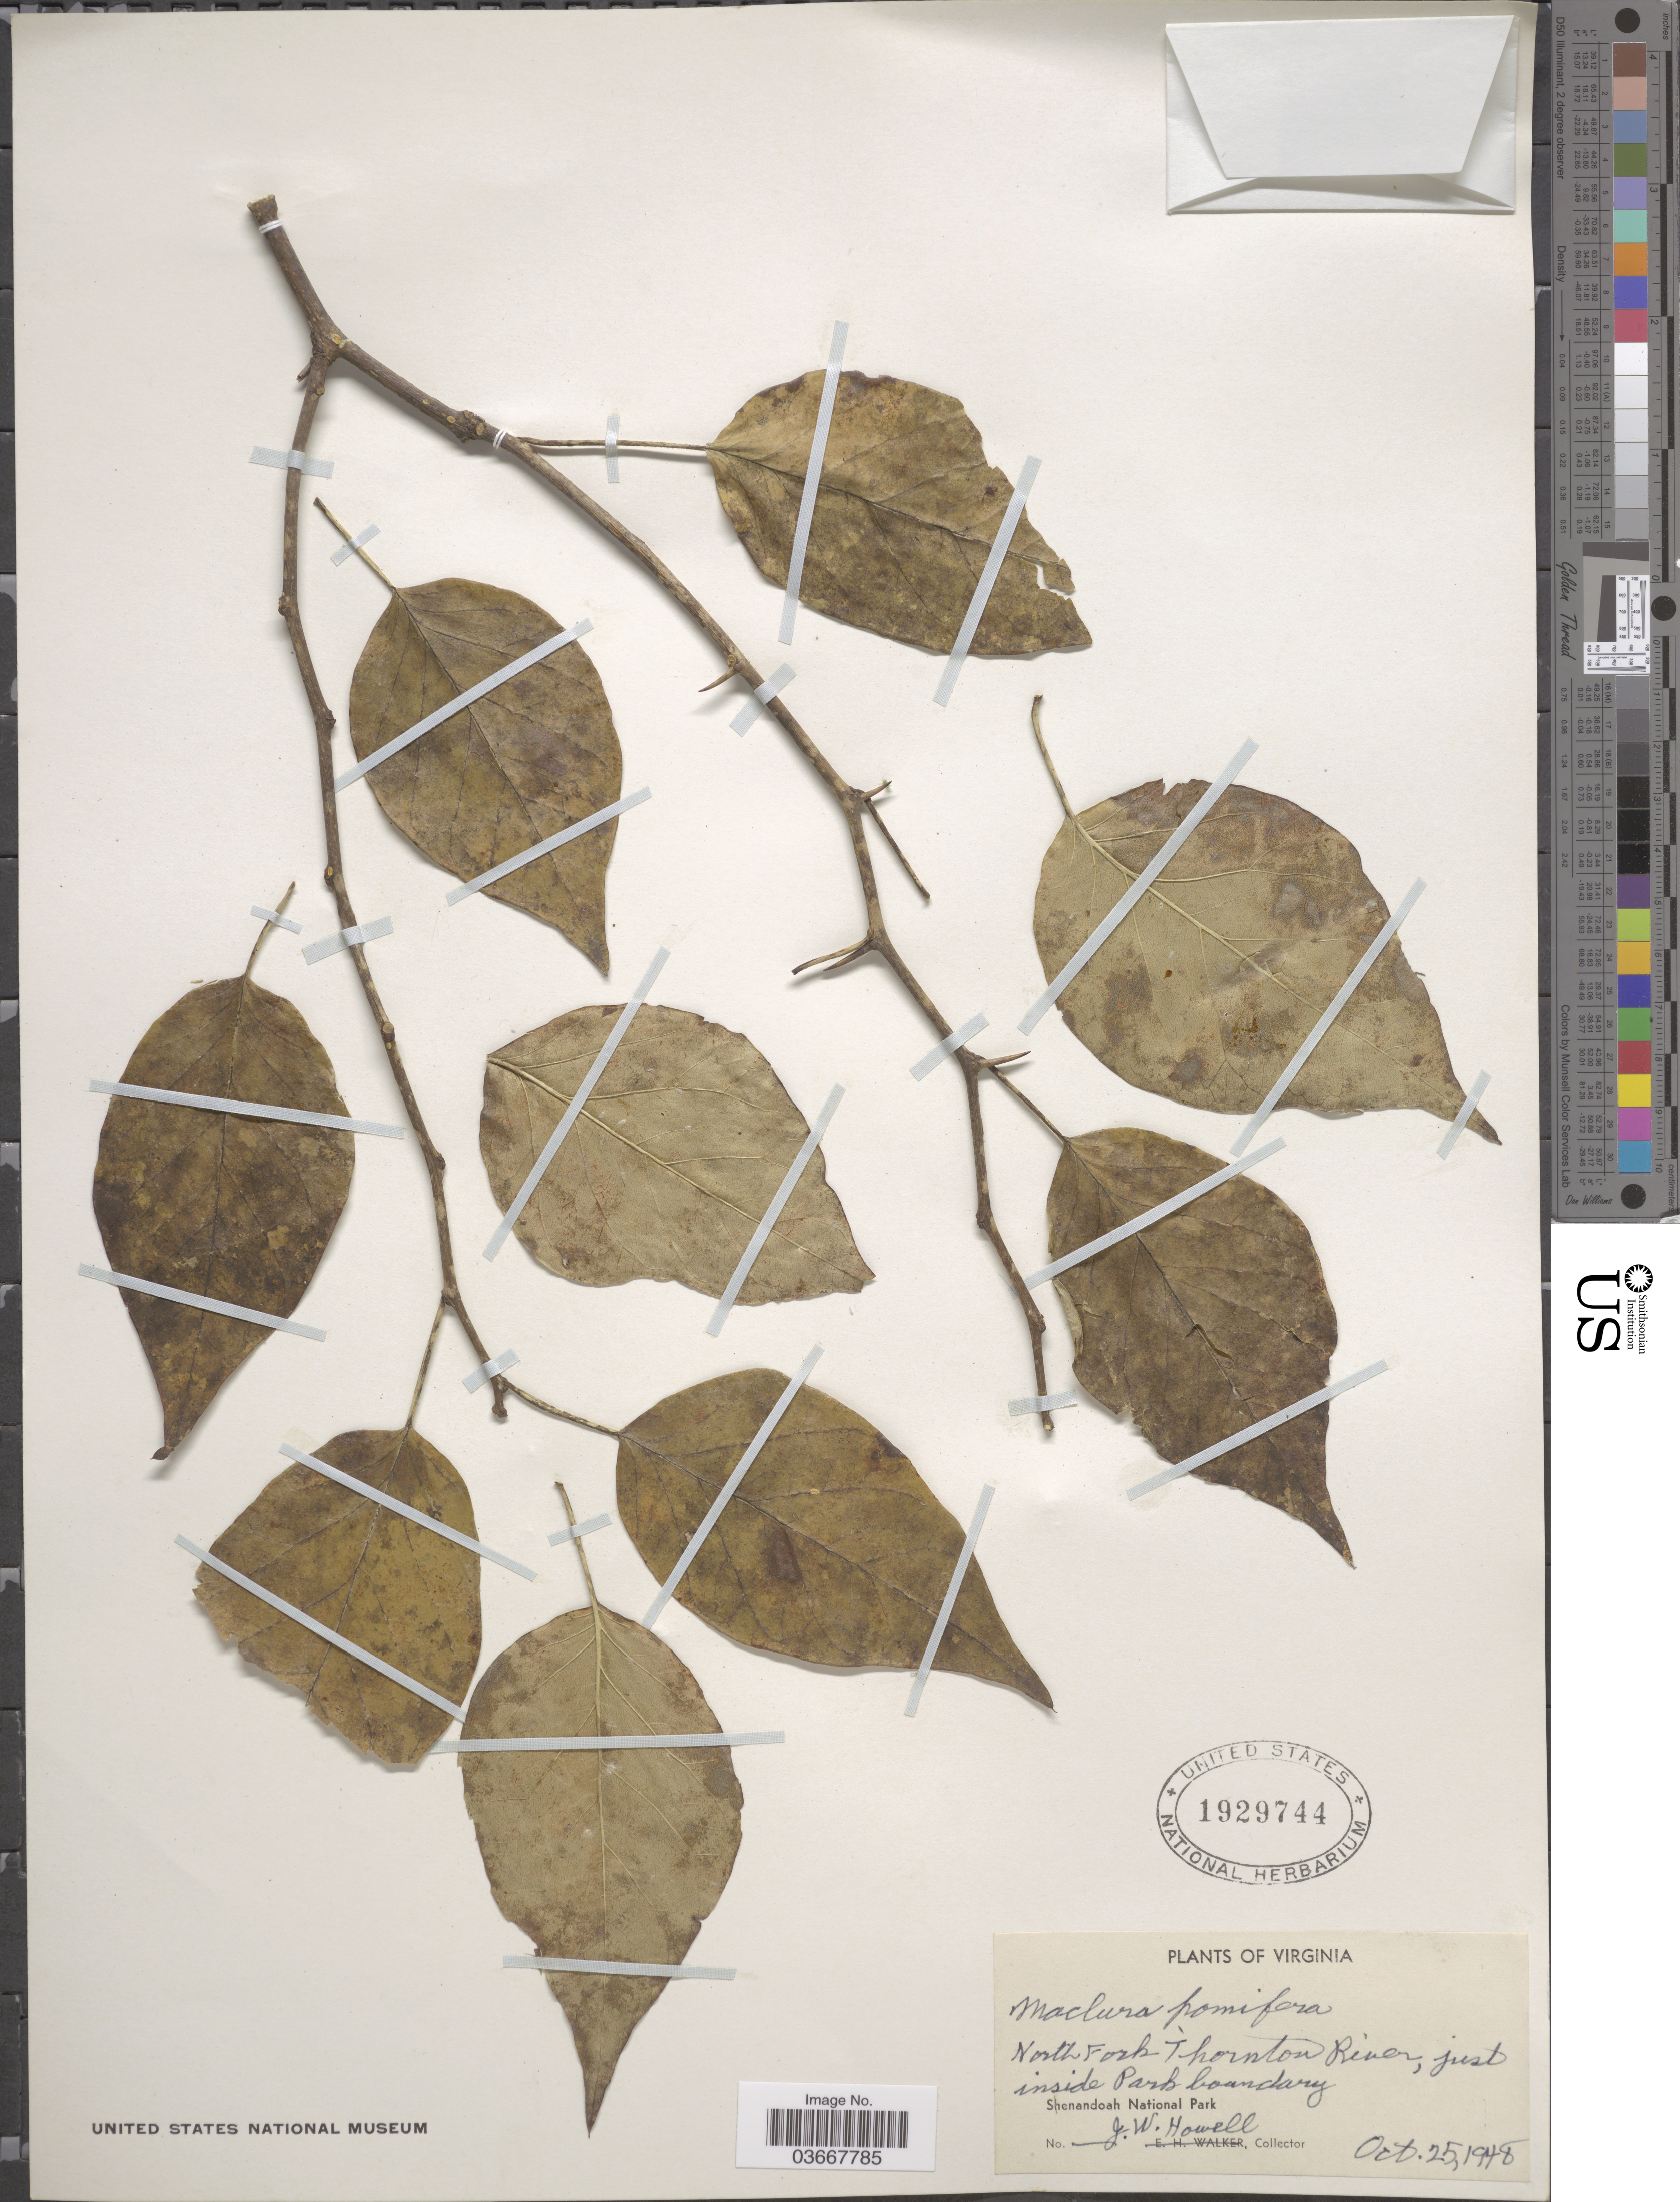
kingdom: Plantae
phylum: Tracheophyta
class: Magnoliopsida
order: Rosales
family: Moraceae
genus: Maclura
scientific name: Maclura pomifera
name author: (Raf.) C.K. Schneid.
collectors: J. Howell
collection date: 1948-10-25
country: United States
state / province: Virginia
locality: North Fork Thornton River, just inside Park boundary. Shenandoah National Park.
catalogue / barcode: US 1929744